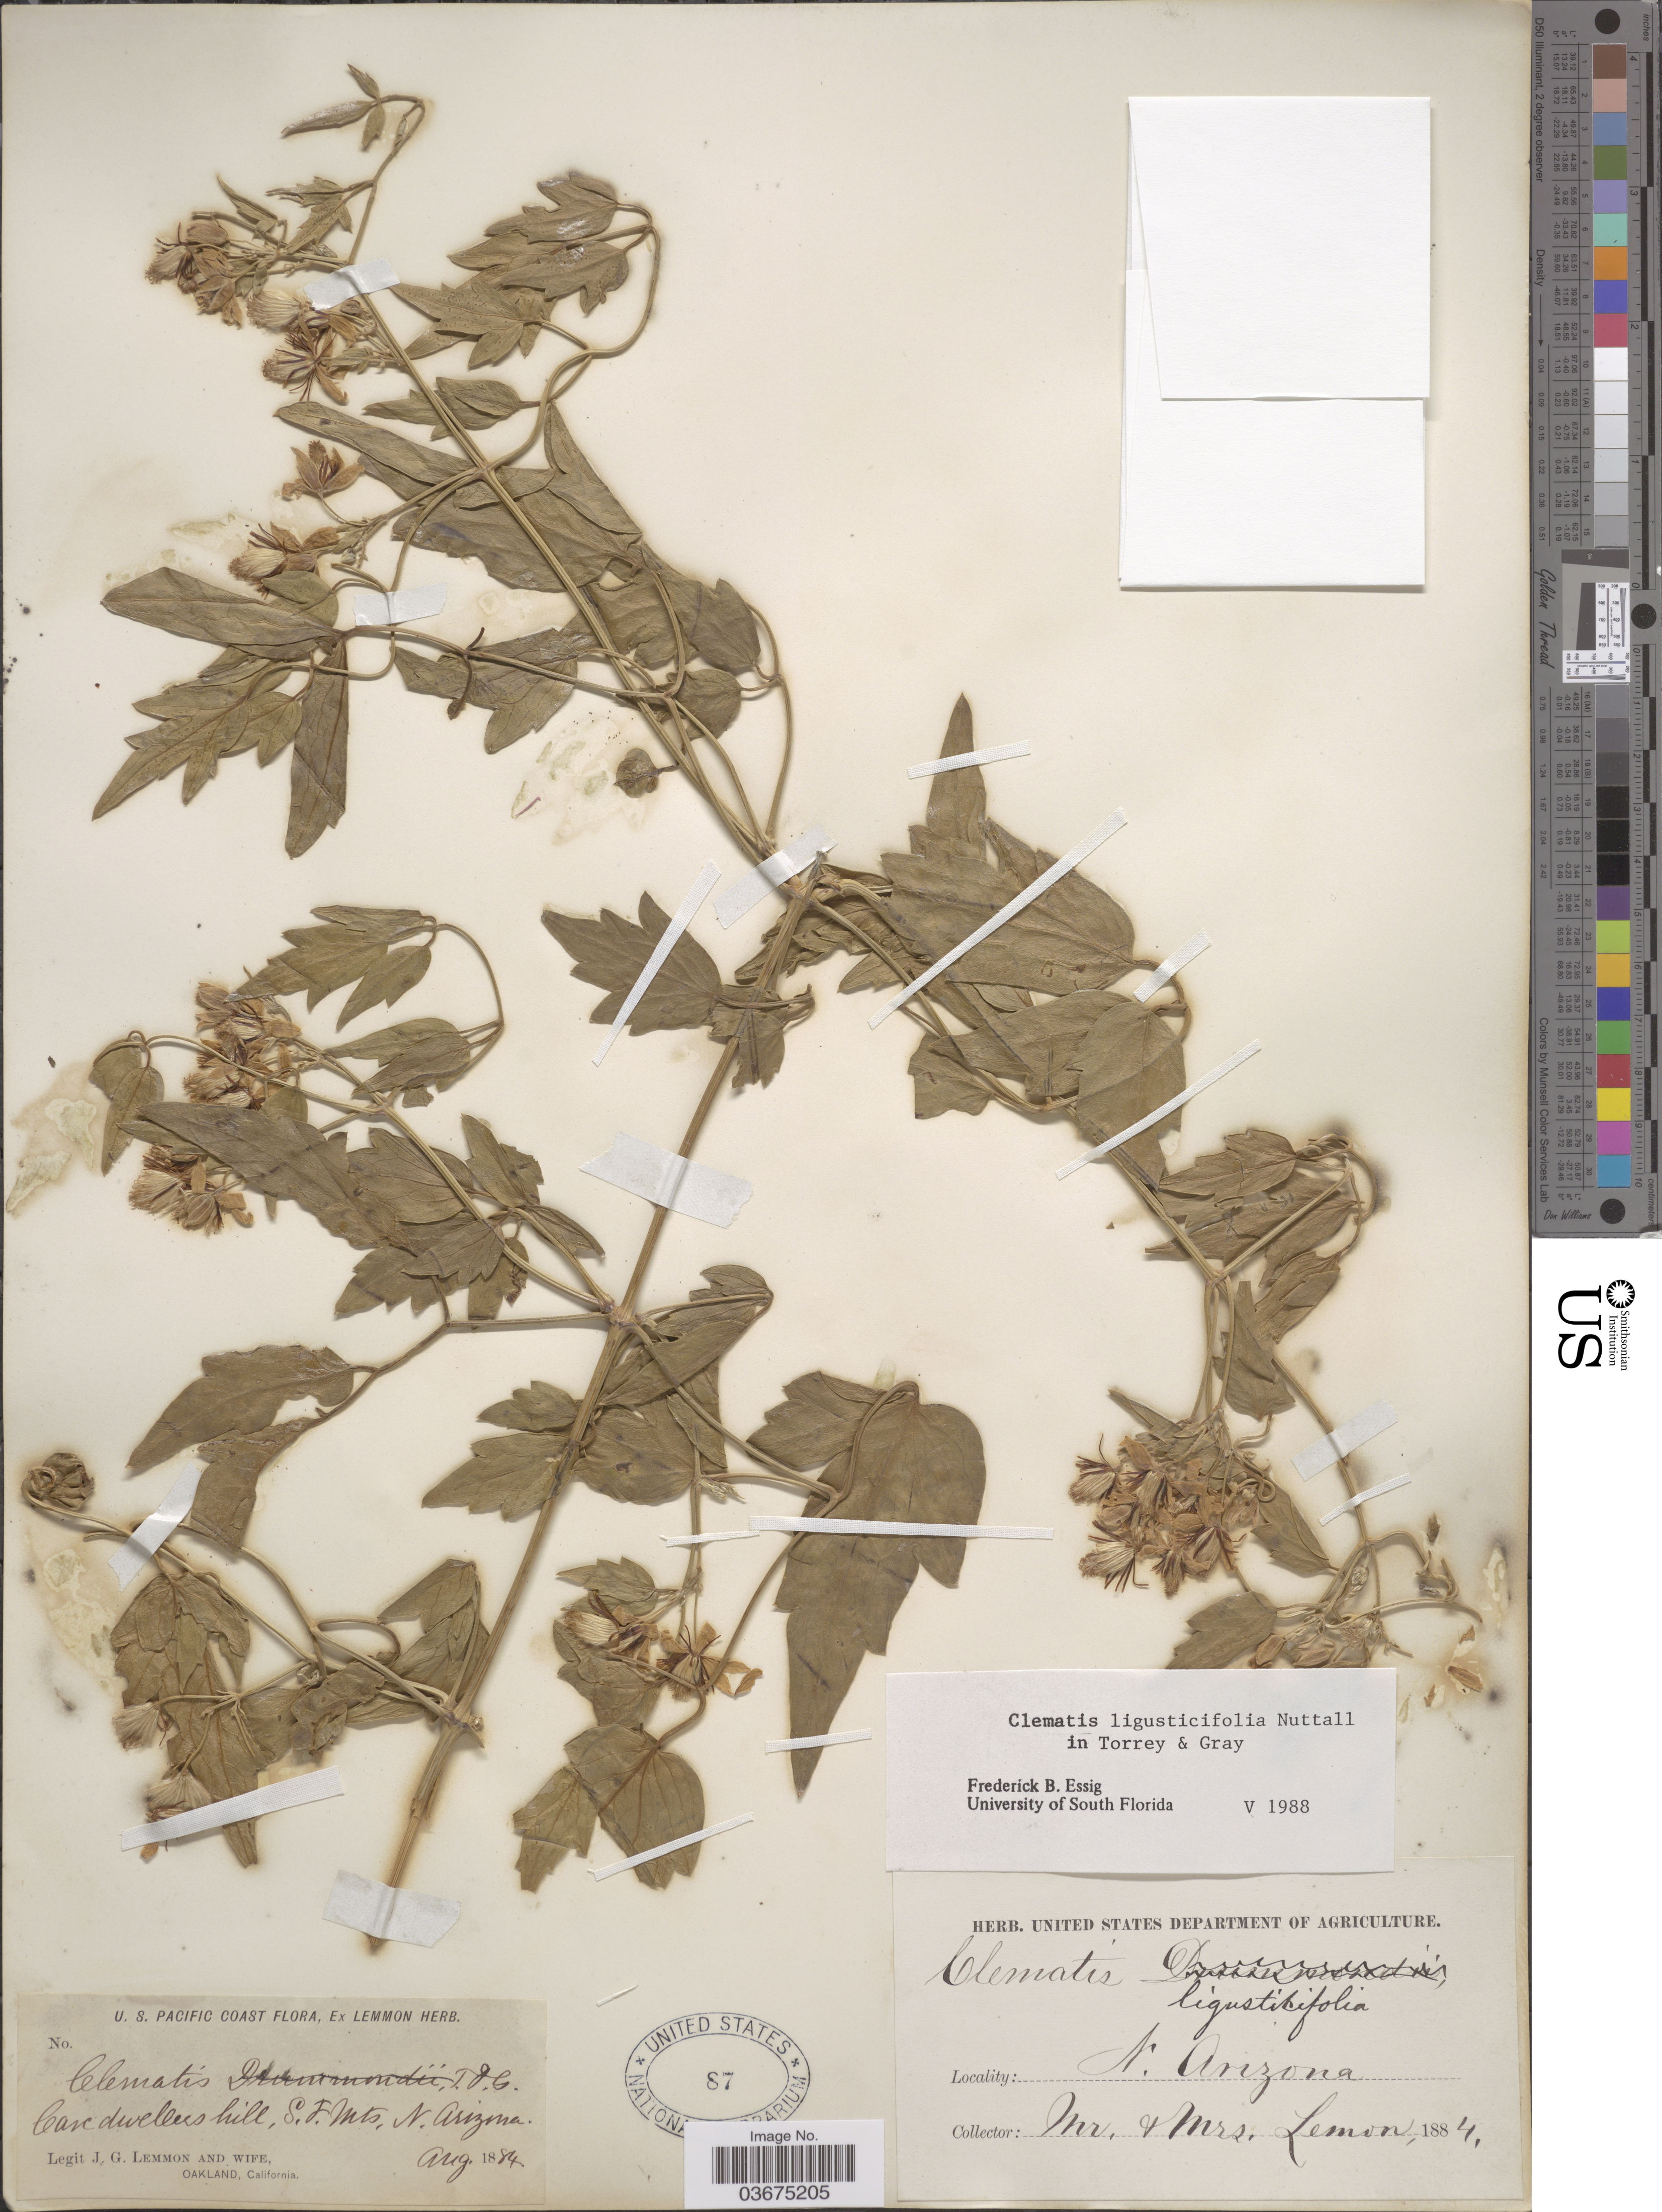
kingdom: Plantae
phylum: Tracheophyta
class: Magnoliopsida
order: Ranunculales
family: Ranunculaceae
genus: Clematis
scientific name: Clematis ligusticifolia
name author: Nutt.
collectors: J. Lemmon & Mrs. J. G. Lemmon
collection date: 1884-08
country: United States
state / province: Arizona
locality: U.S Pacific Coast Cave dwellers hill, S.F. Mts, N. Arizona.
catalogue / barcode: US 87